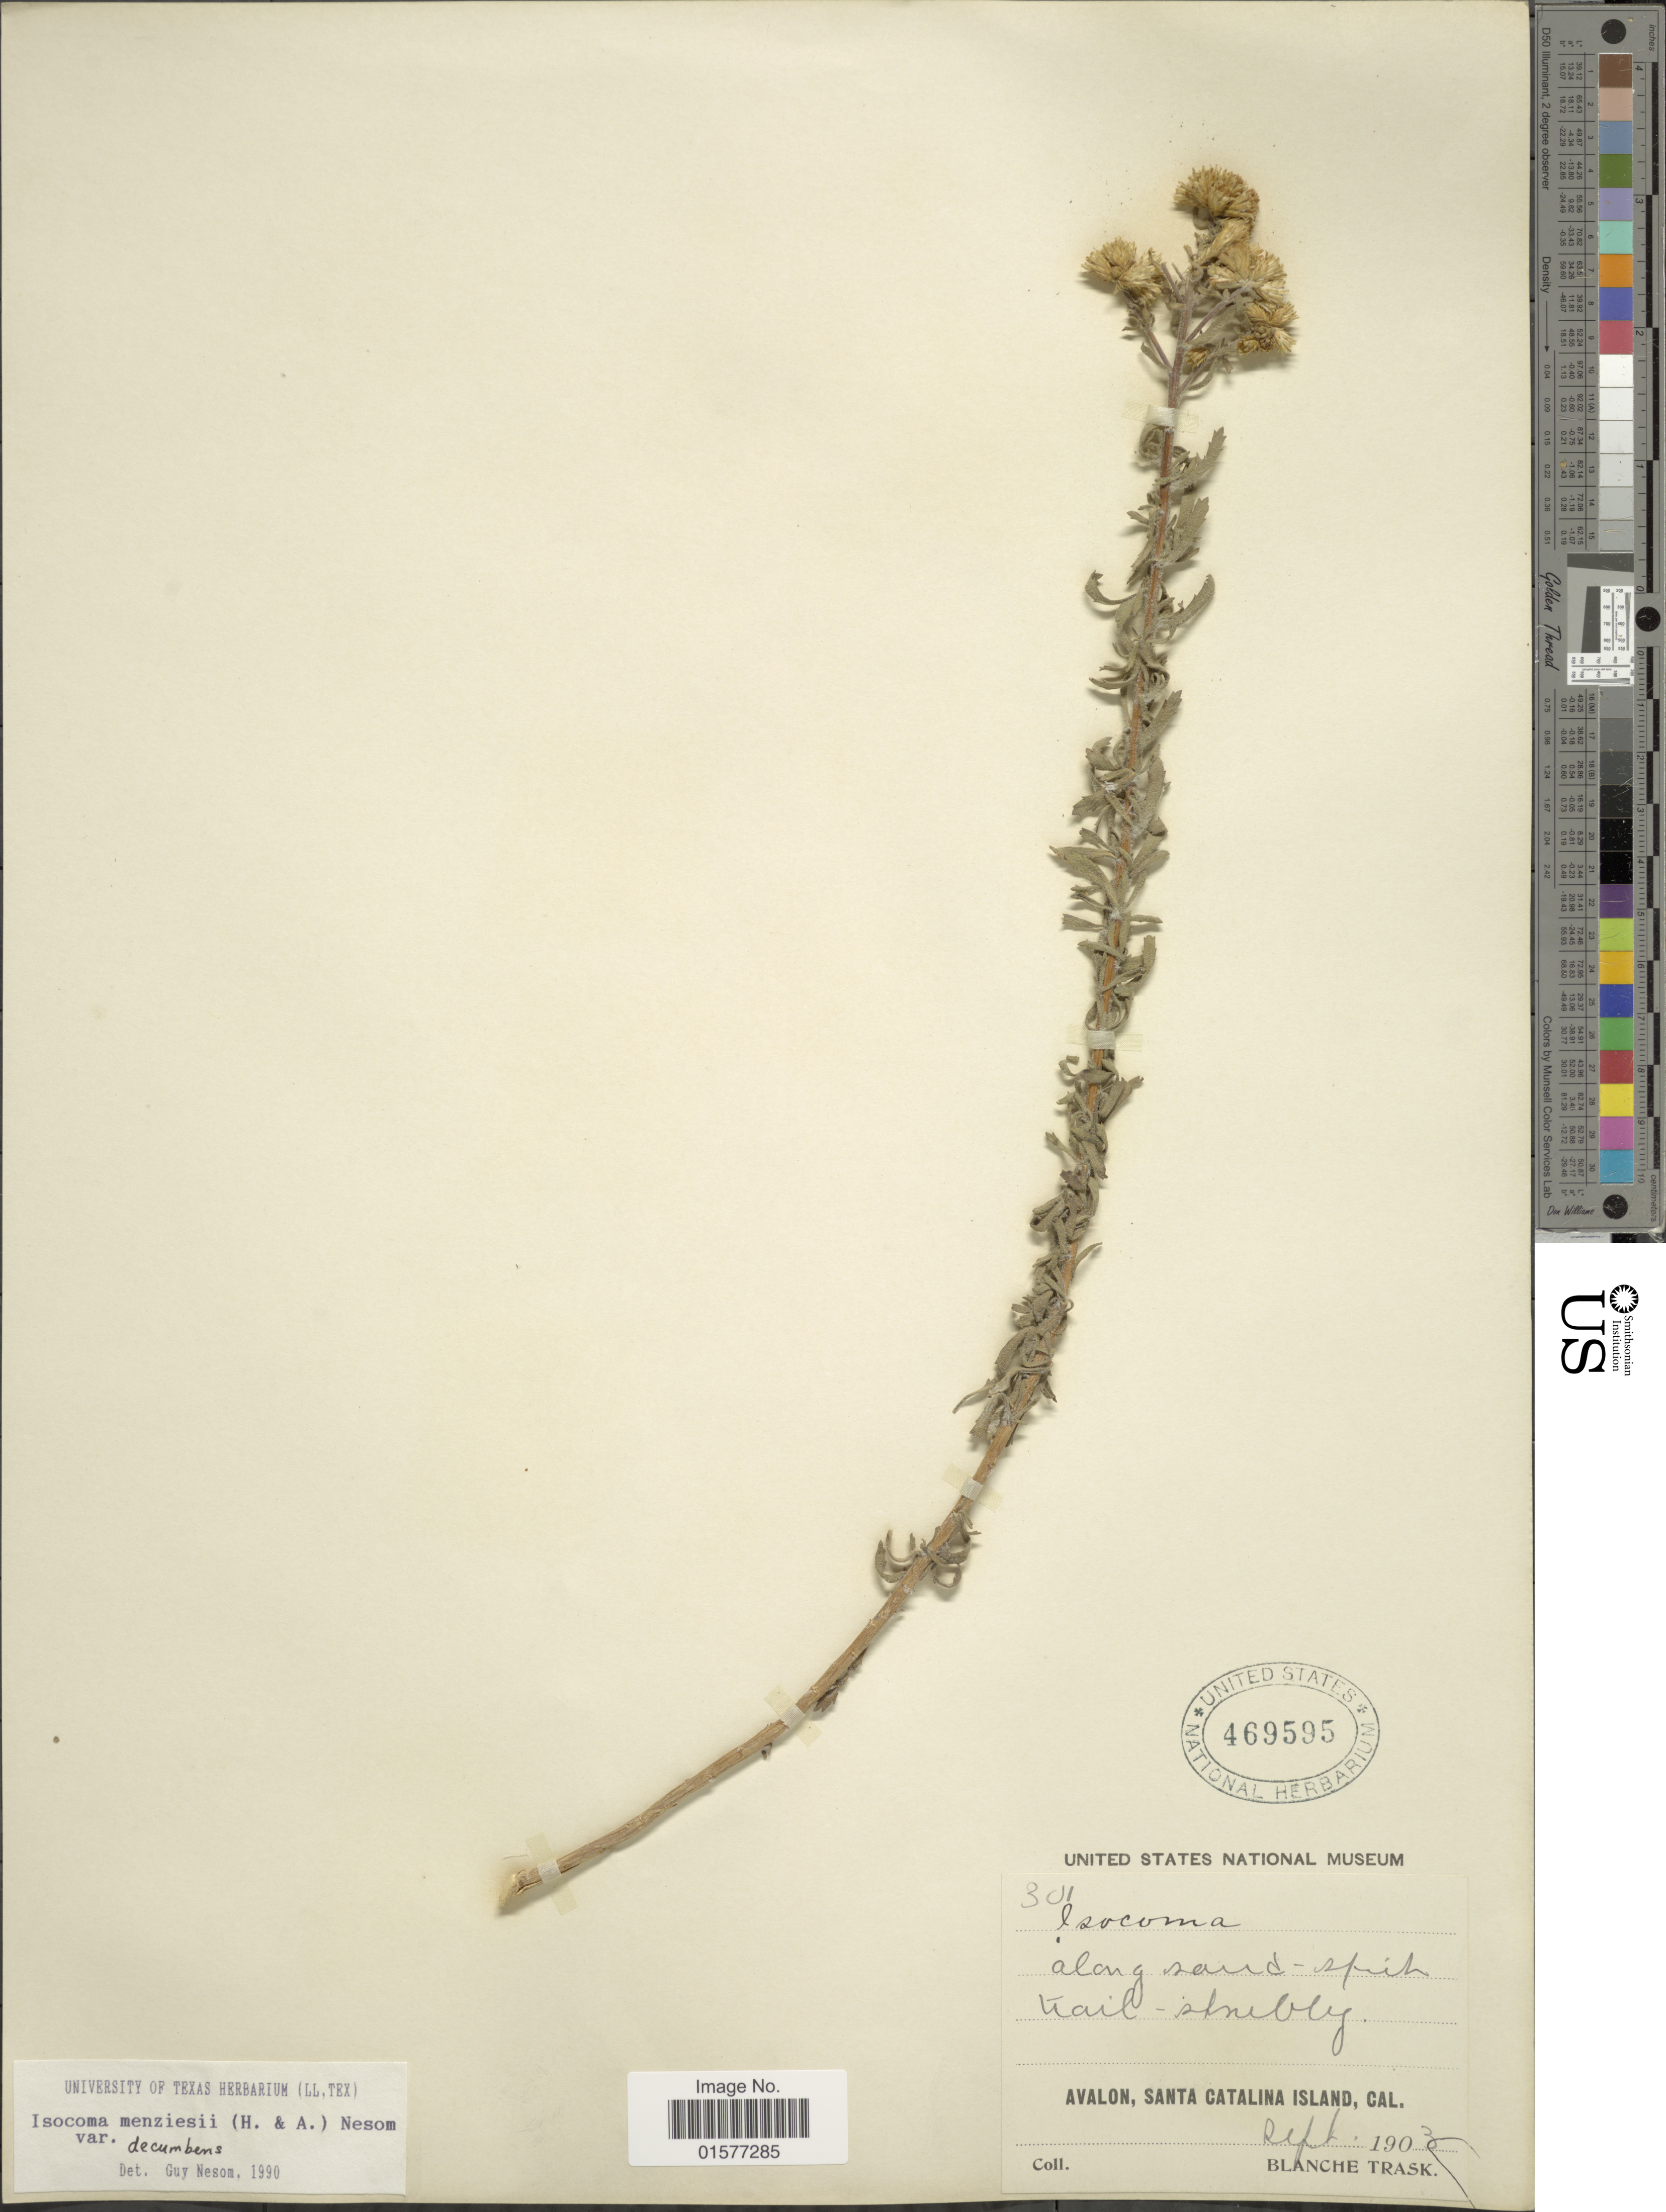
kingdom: Plantae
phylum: Tracheophyta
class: Magnoliopsida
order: Asterales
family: Asteraceae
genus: Isocoma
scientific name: Isocoma menziesii var. decumbens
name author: G.L. Nesom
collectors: B. Trask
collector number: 301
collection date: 1903-09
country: United States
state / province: California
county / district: Los Angeles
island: Santa Catalina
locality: Avalon, Santa Catalina Island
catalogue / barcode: US 469595